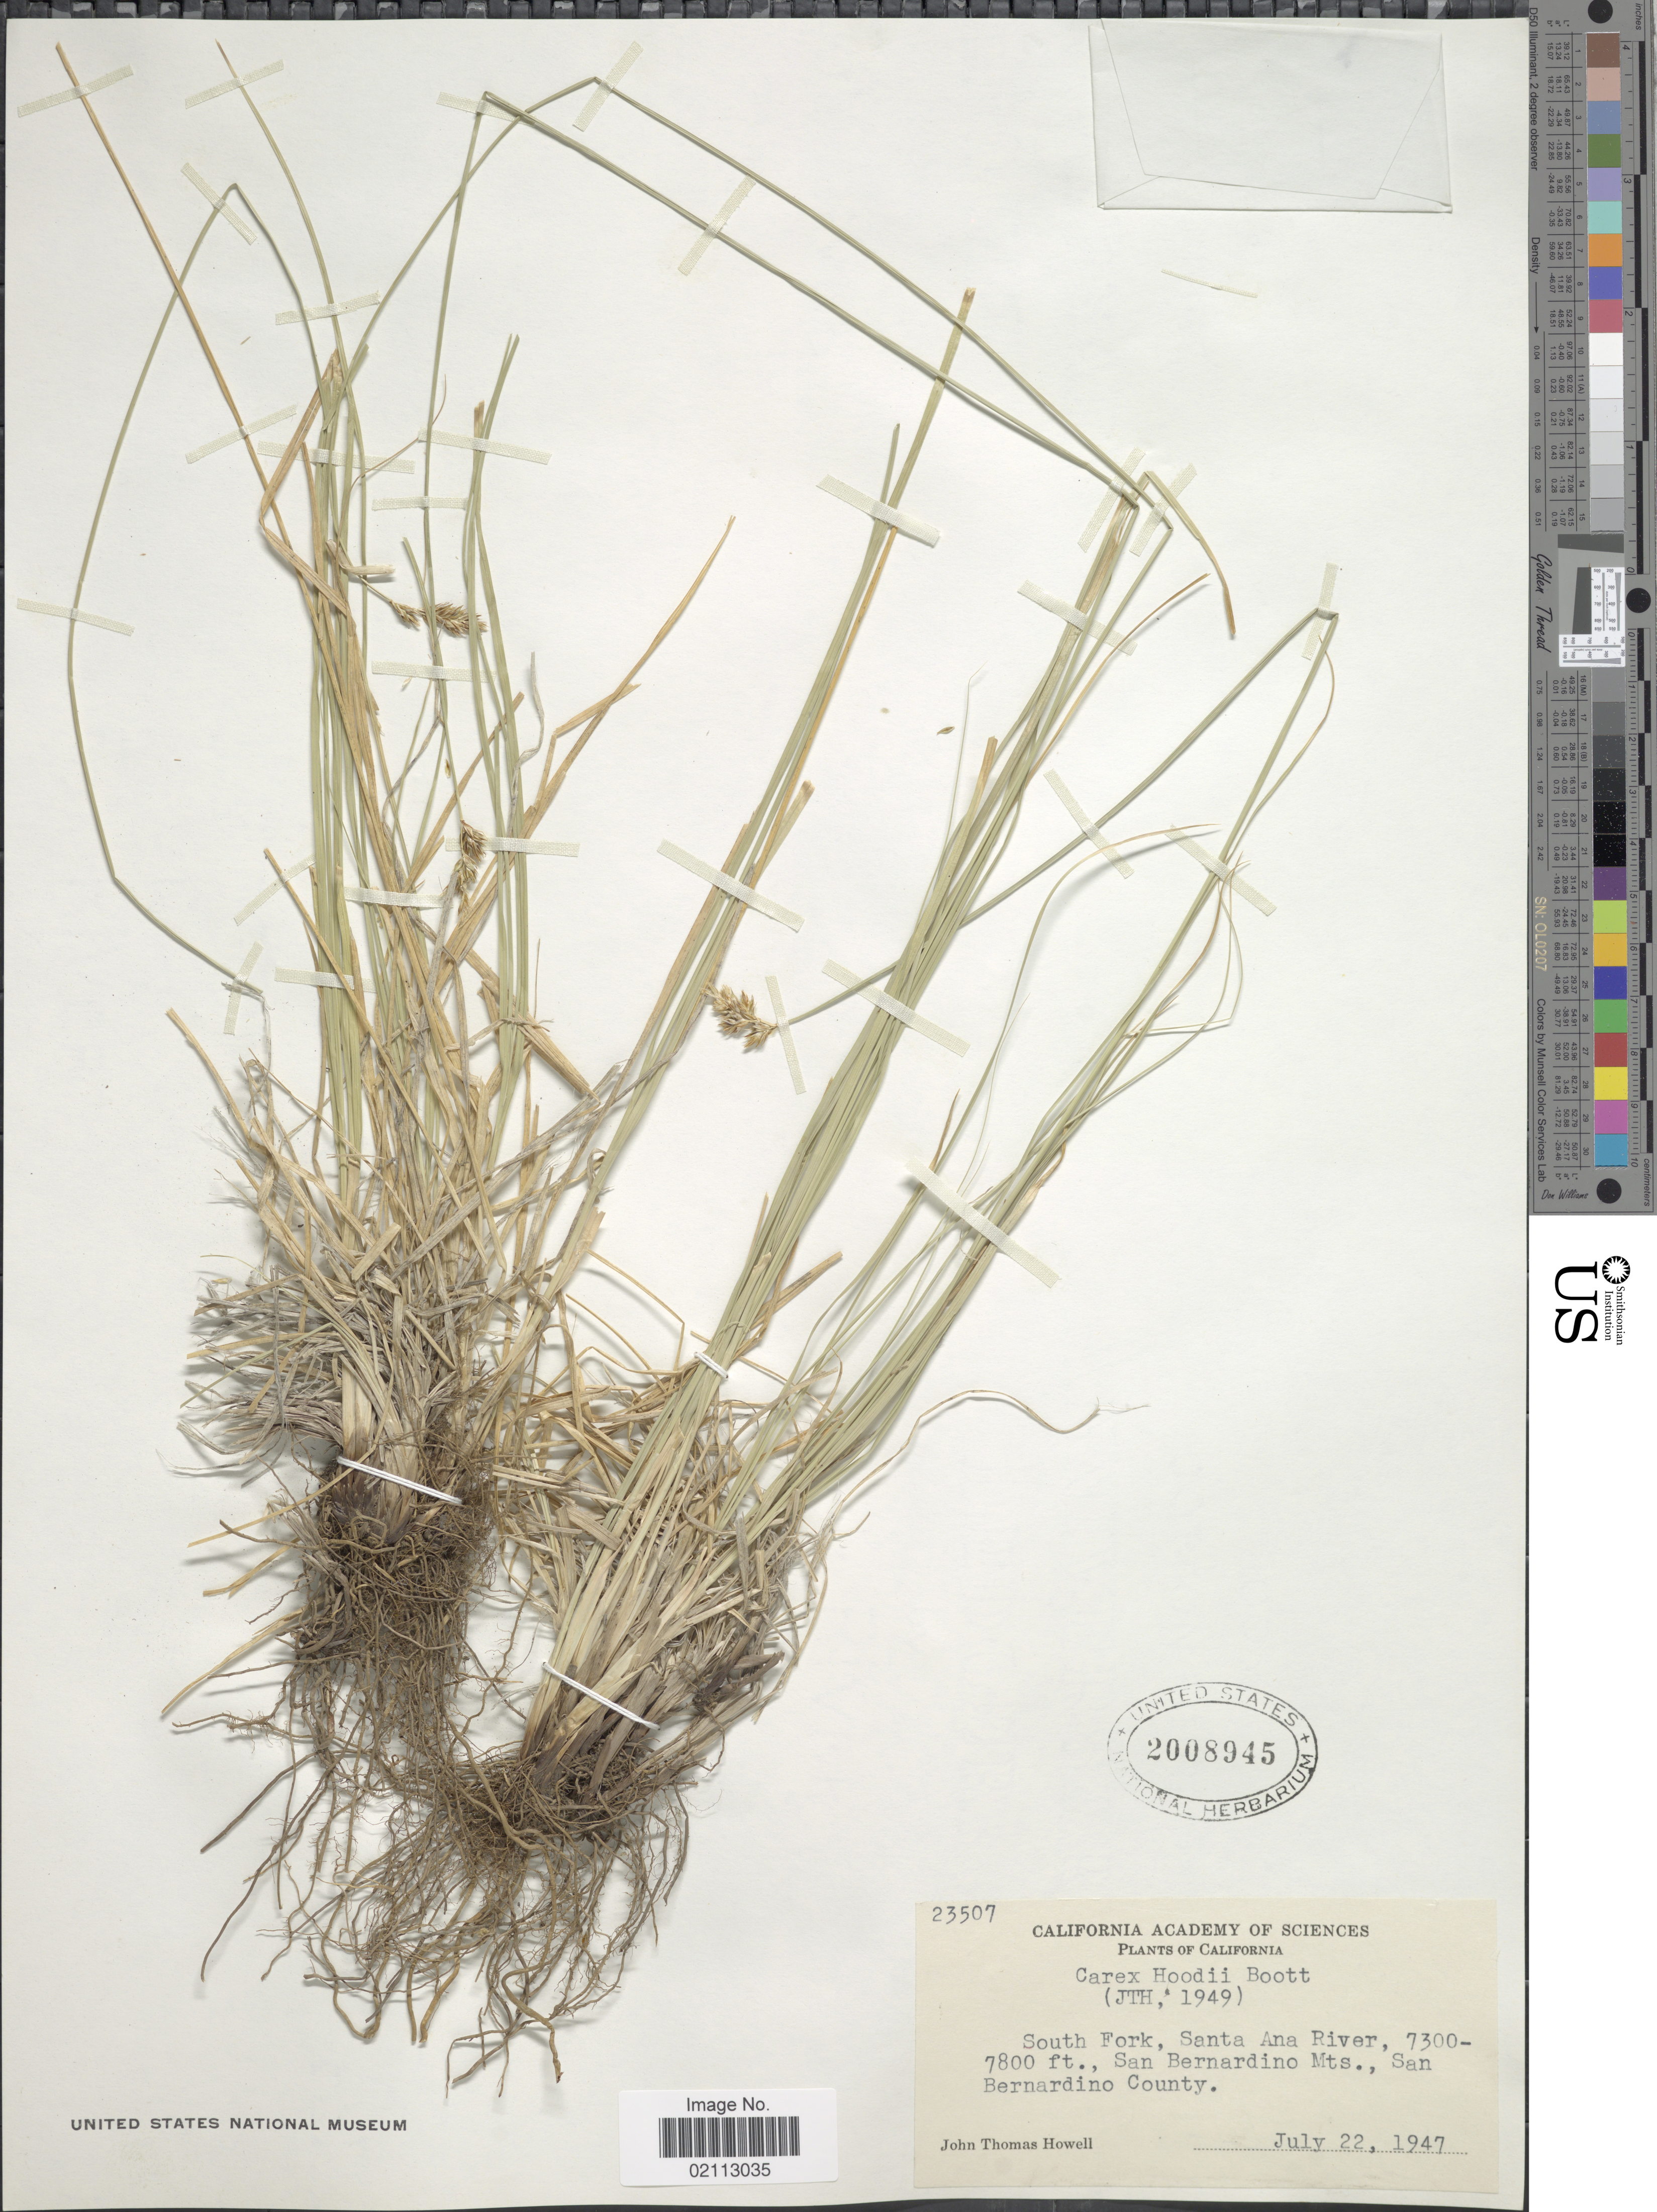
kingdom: Plantae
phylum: Tracheophyta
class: Liliopsida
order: Poales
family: Cyperaceae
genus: Carex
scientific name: Carex hoodii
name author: Boott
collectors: J. T. Howell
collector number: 23507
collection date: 1947-07-22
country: United States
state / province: California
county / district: San Bernardino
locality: South Fork, Santa Ana River, San Bernardino Mts., San Bernardino County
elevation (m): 2225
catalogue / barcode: US 2008945